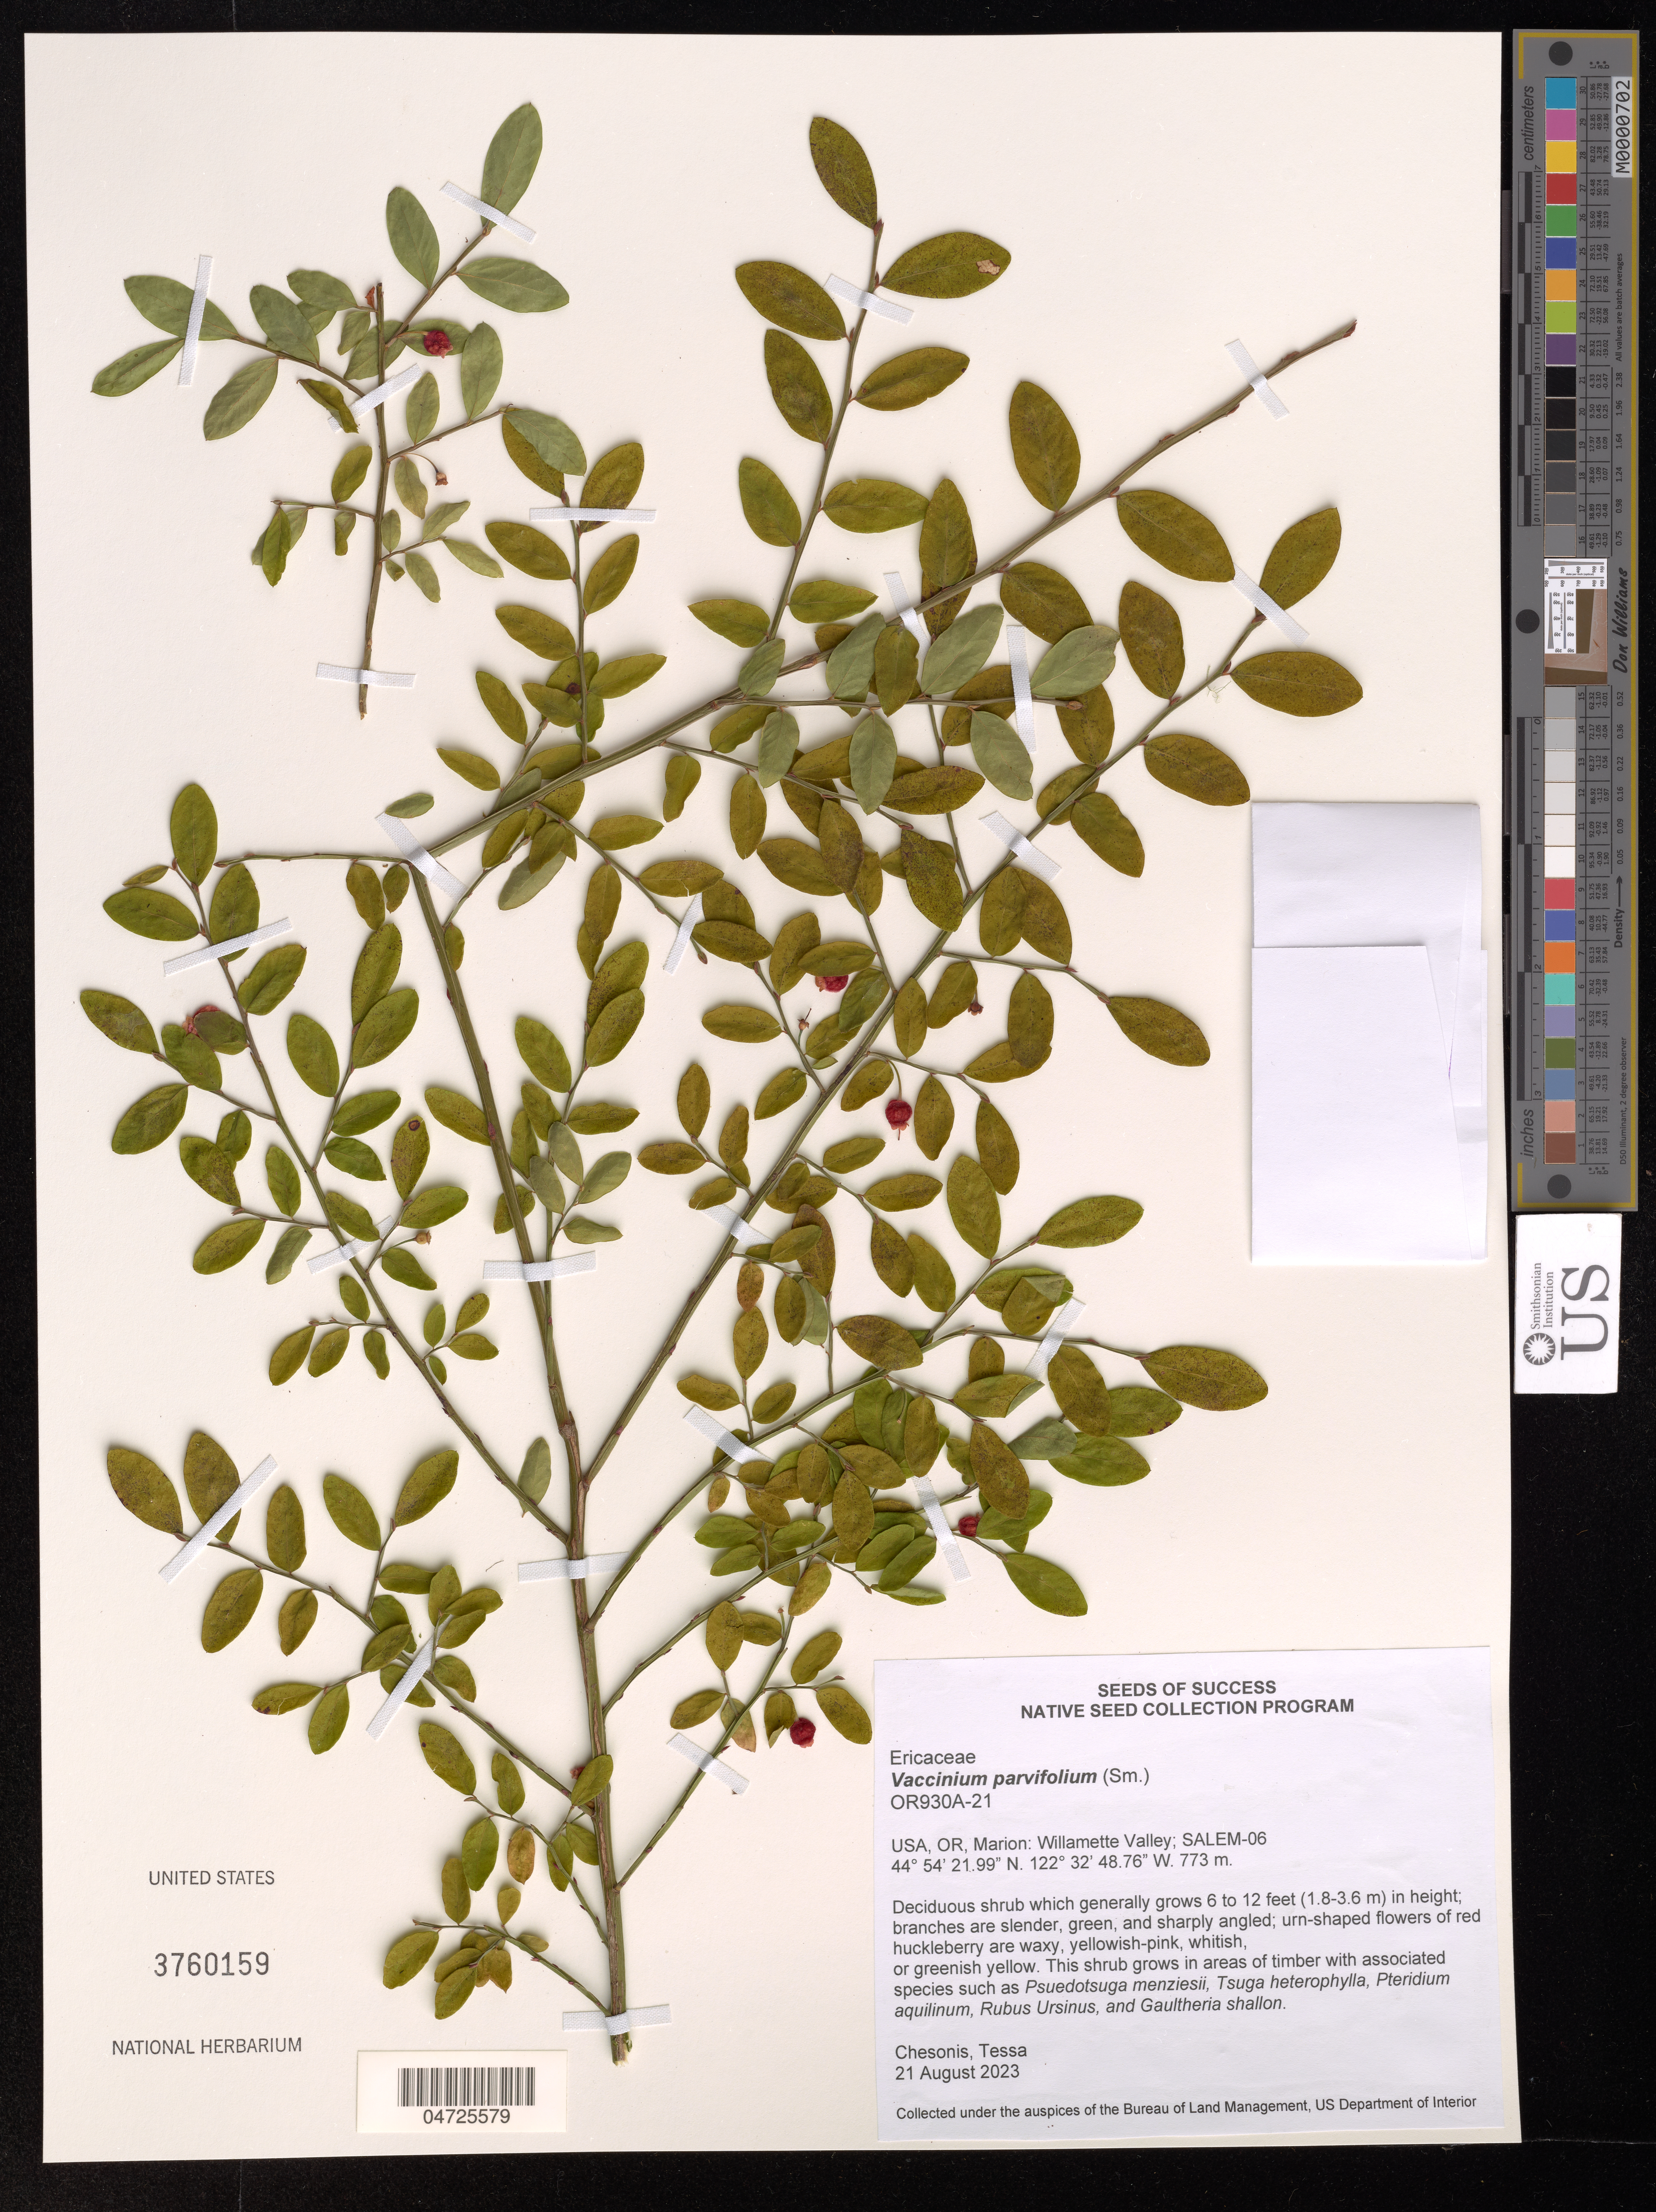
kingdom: Plantae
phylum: Tracheophyta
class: Magnoliopsida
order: Ericales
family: Ericaceae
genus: Vaccinium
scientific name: Vaccinium parvifolium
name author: Small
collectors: T. Chesonis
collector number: OR930A-21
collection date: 2023-08-21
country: United States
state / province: Oregon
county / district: Marion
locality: Marion: Willamette Valley: SALEM-06.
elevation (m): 773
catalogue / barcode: US 3760159